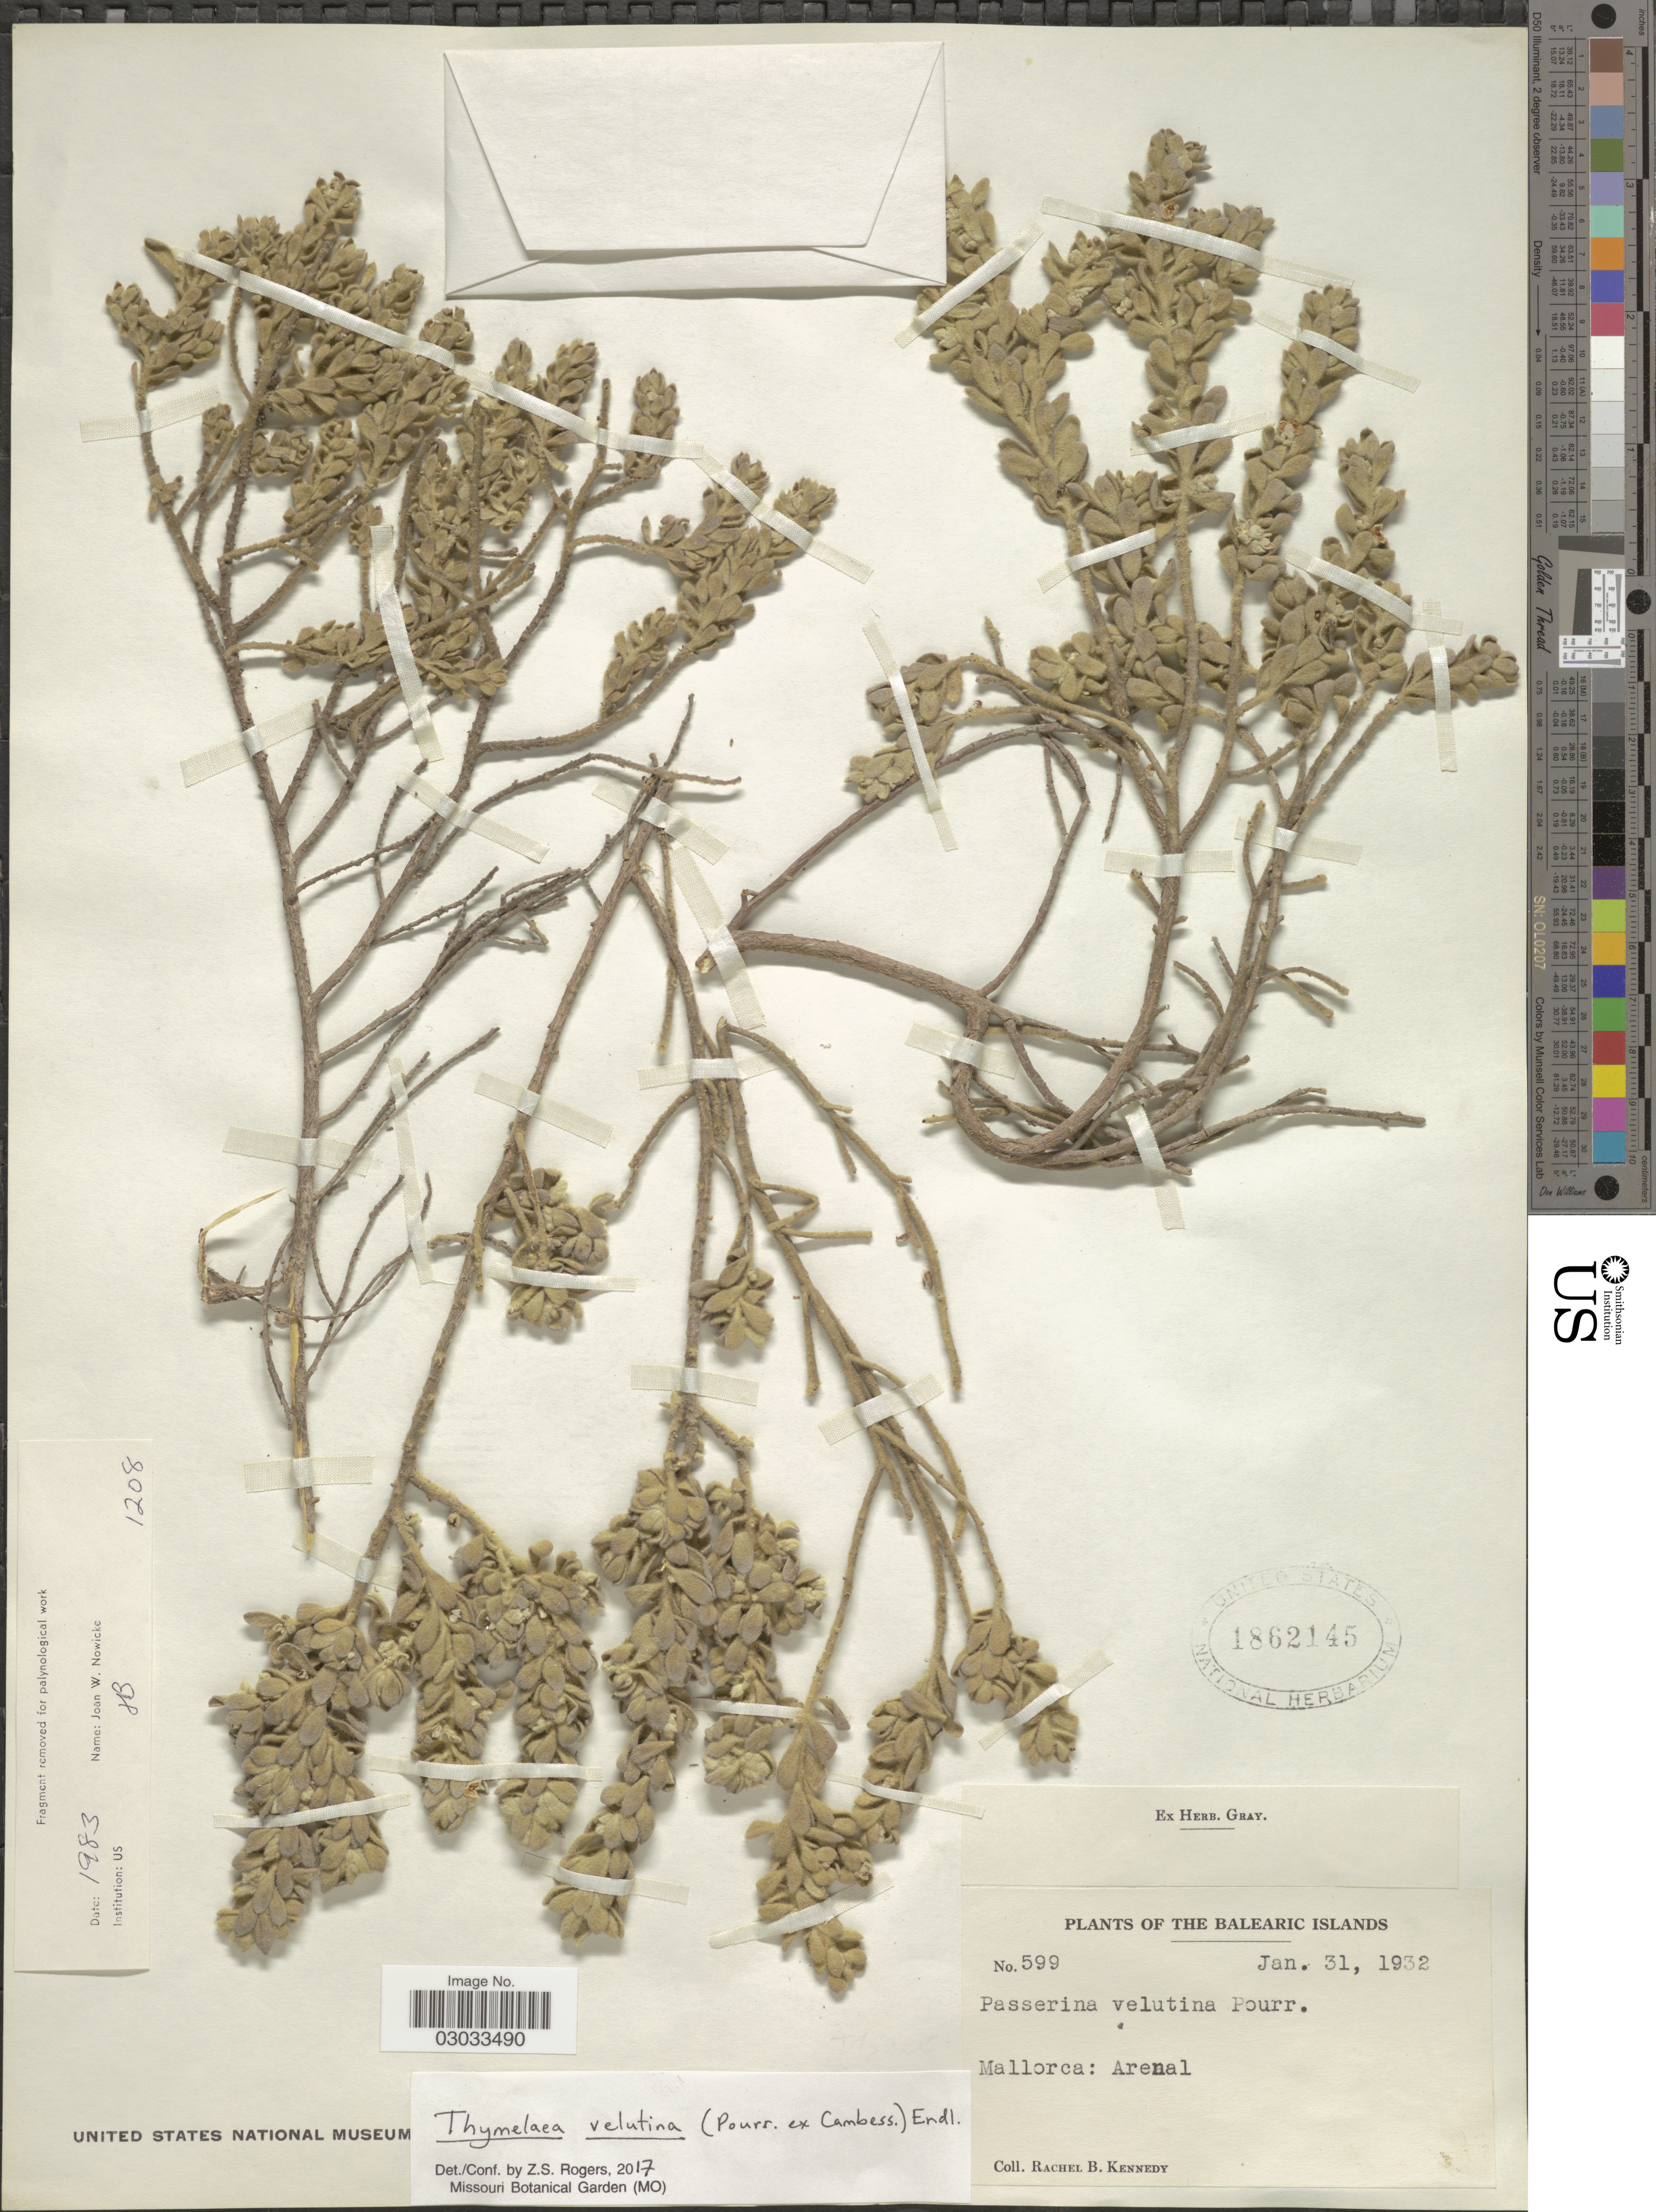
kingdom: Plantae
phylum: Tracheophyta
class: Magnoliopsida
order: Malvales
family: Thymelaeaceae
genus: Thymelaea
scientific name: Thymelaea velutina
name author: (Pourr. ex Cambess.) Endl.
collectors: Kennedy, R.B.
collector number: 599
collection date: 1932-01-31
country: Spain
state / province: Islas Baleares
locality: The Balearic Islands. Mallorca: Arenal.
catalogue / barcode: US 1862145